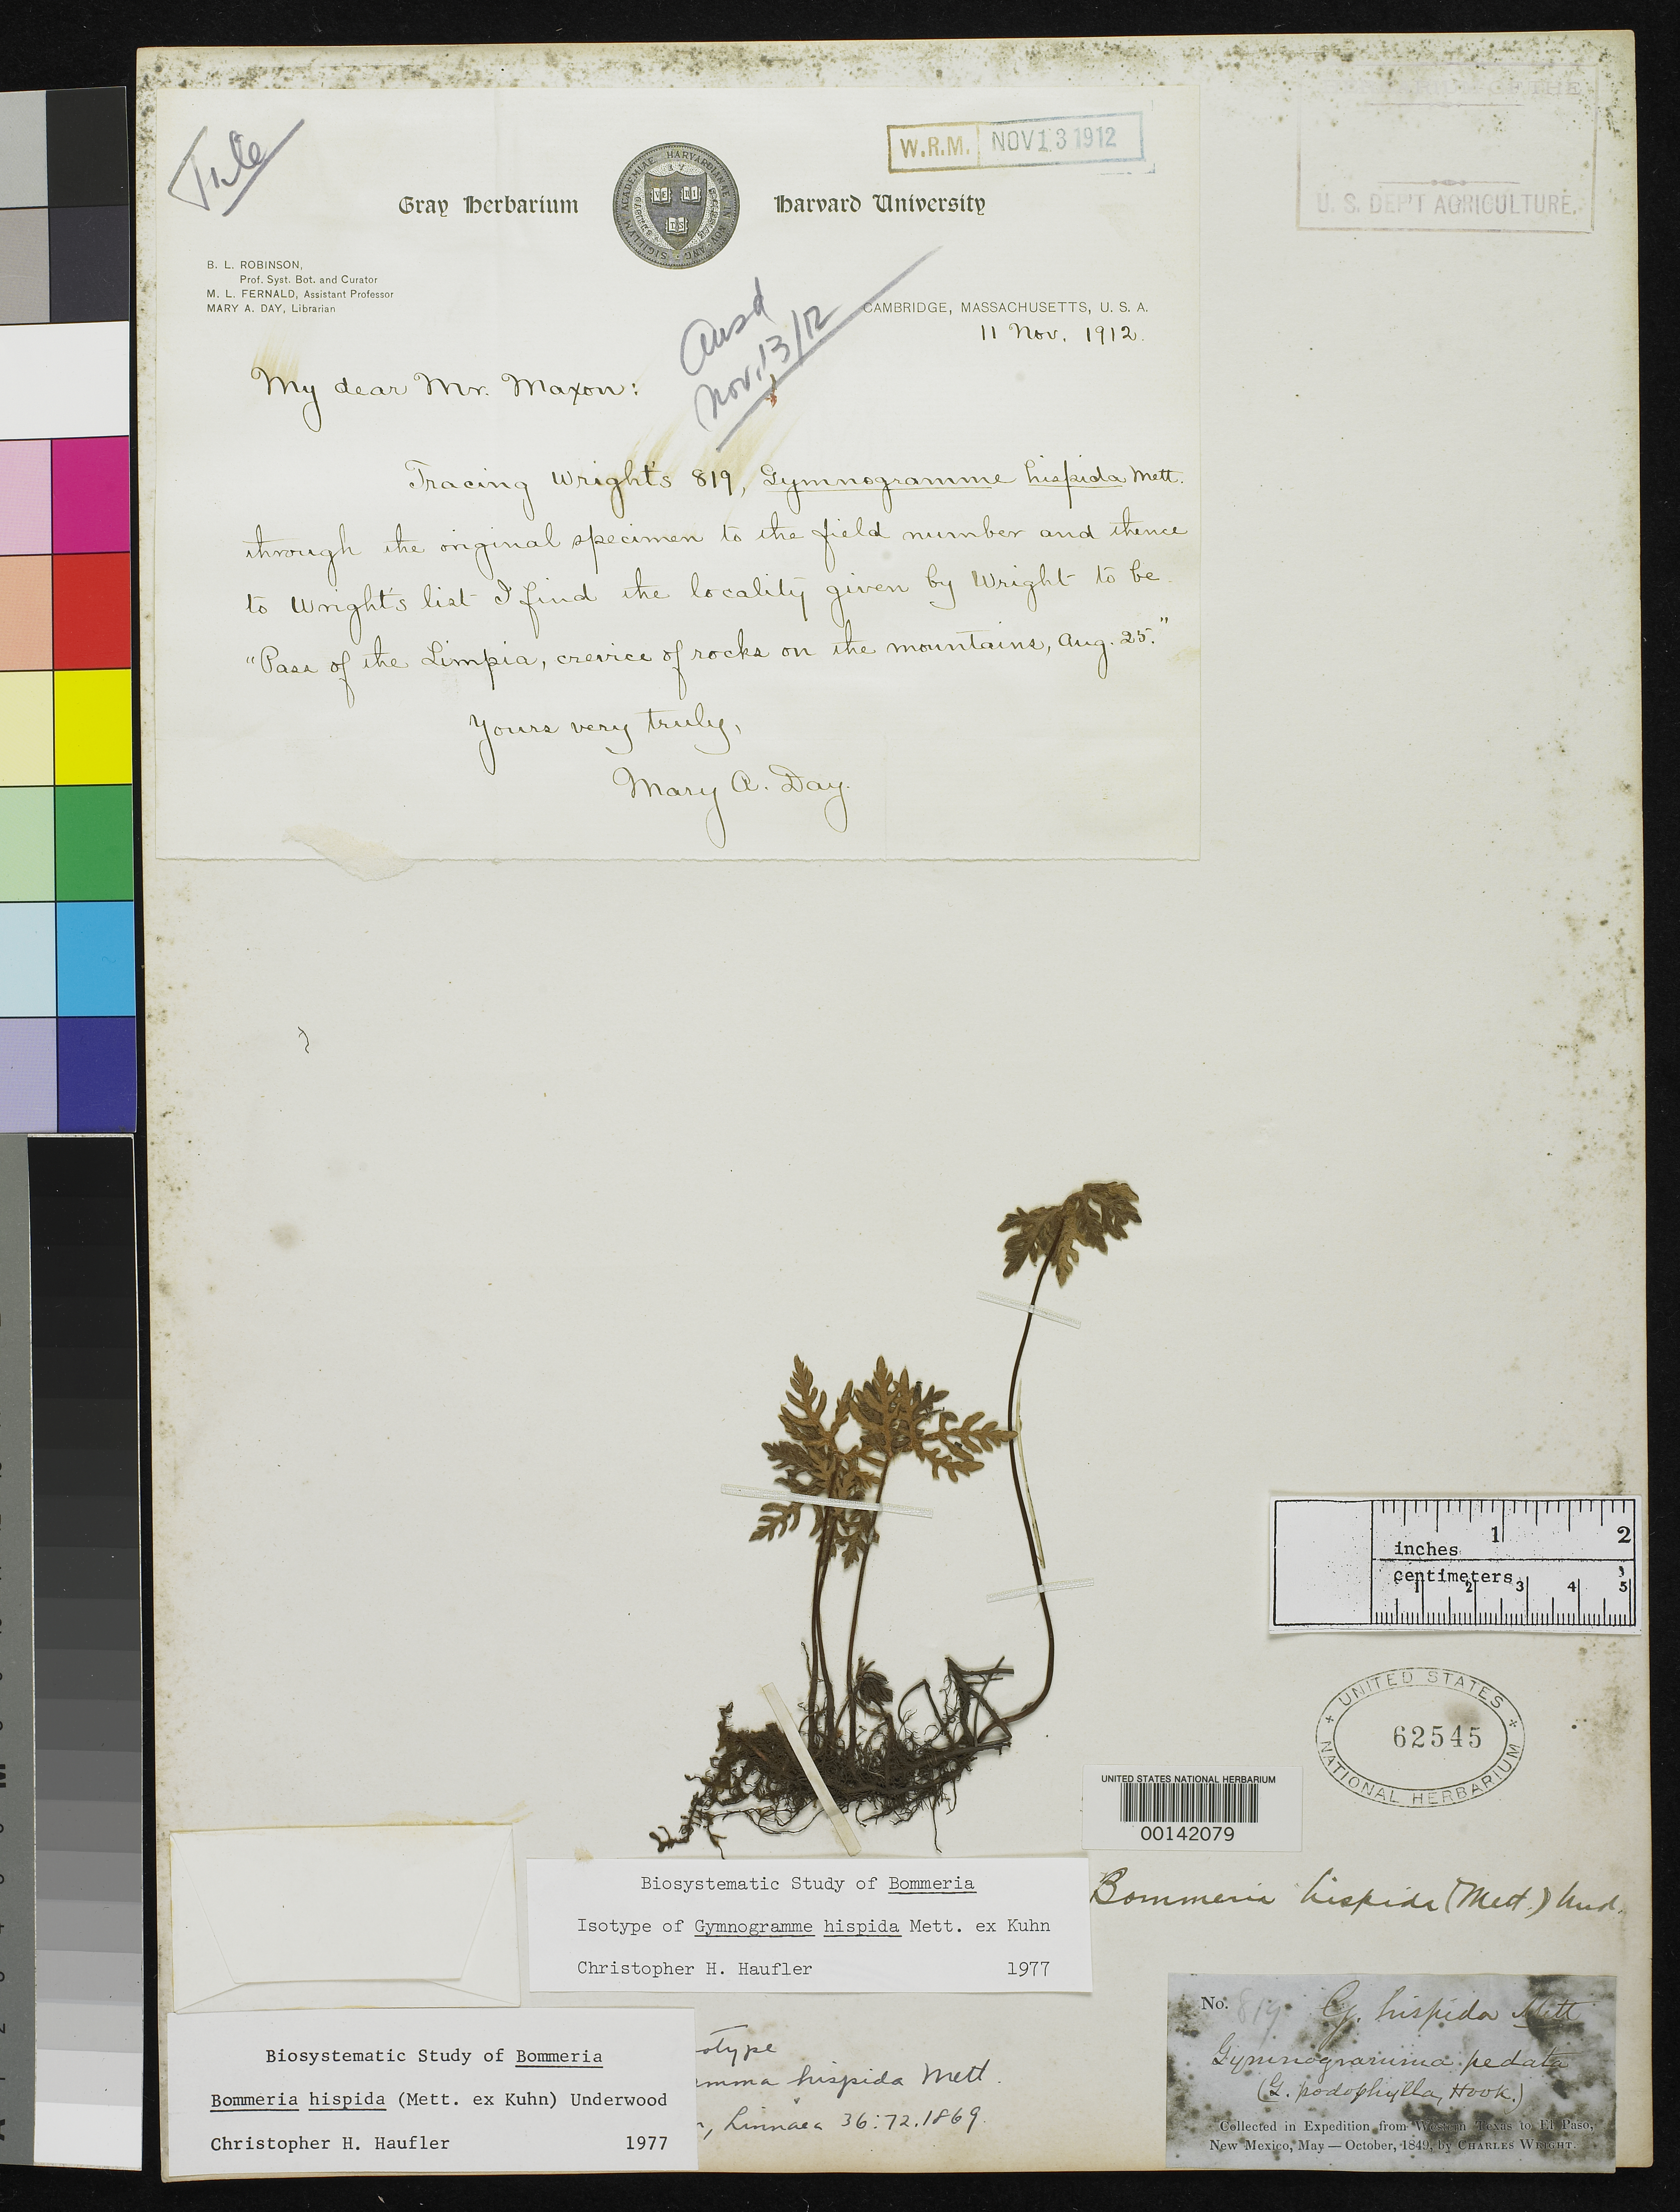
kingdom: Plantae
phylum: Tracheophyta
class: Polypodiopsida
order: Polypodiales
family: Pteridaceae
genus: Gymnogramma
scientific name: Gymnogramma hispida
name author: Mett. ex Kuhn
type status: Type Collection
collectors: C. Wright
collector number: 819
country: United States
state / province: Texas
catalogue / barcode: US 62545